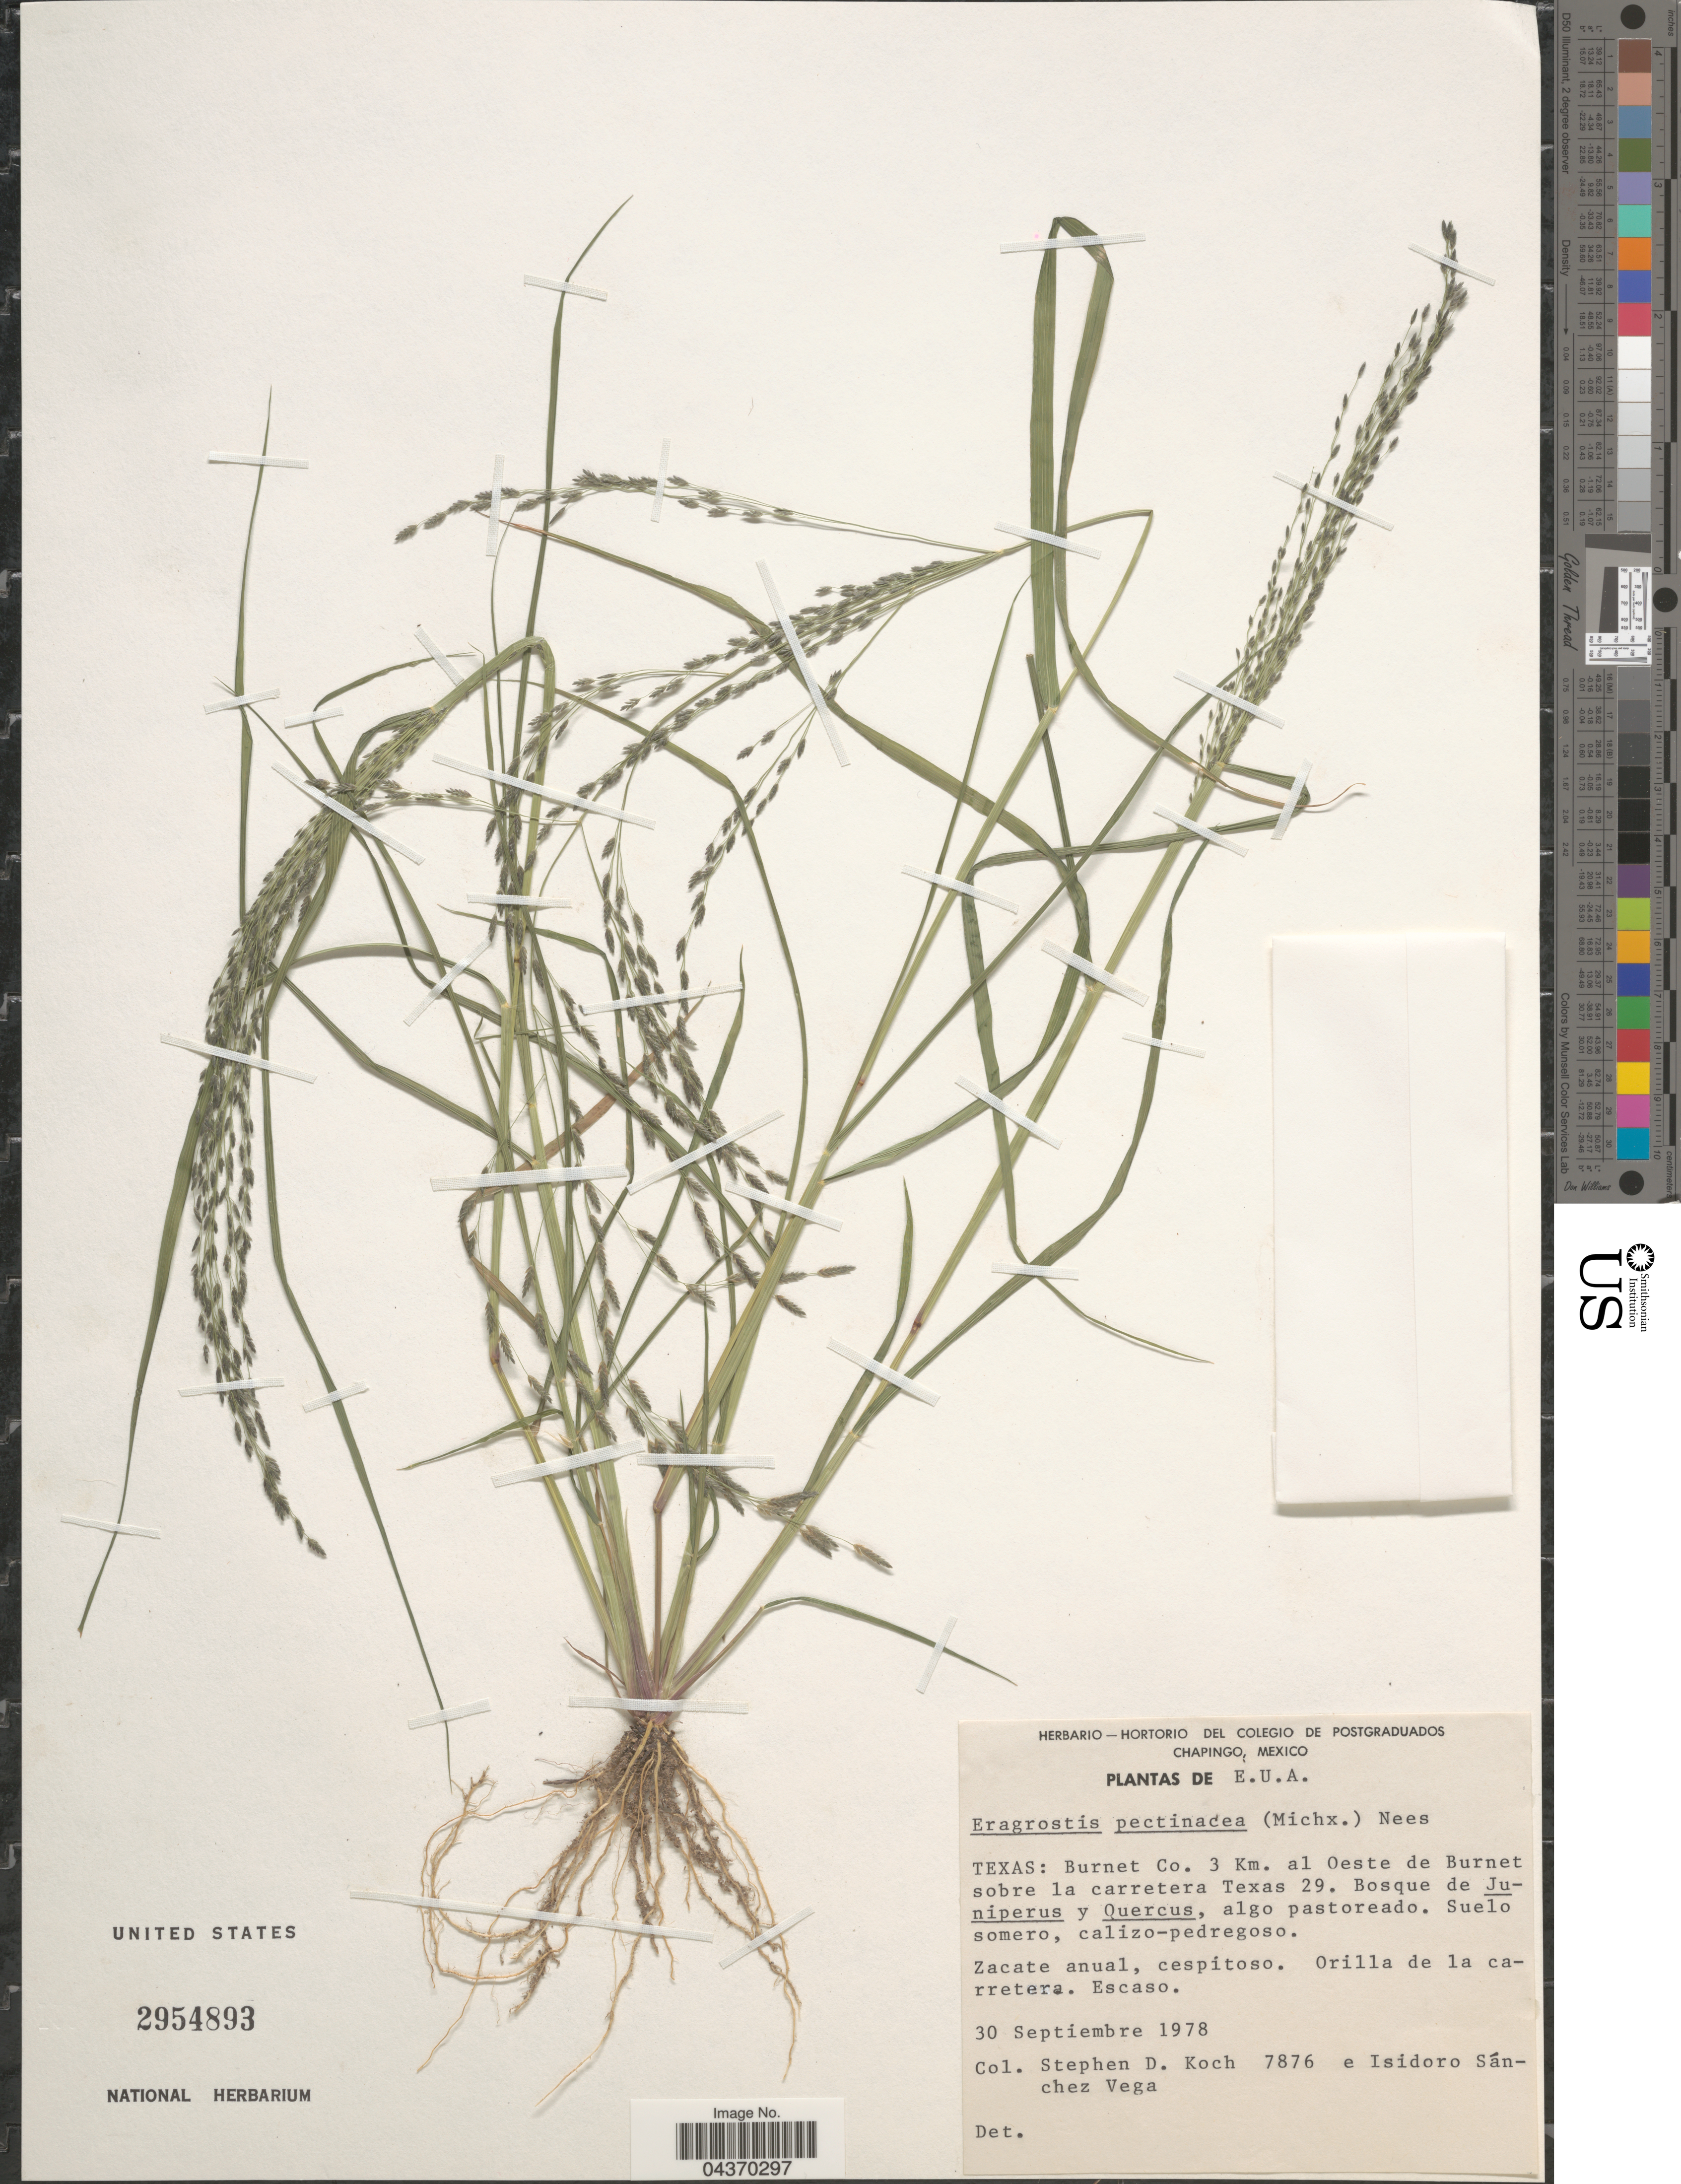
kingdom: Plantae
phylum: Tracheophyta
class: Liliopsida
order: Poales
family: Poaceae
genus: Eragrostis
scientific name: Eragrostis pectinacea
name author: (Michx.) Nees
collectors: S. D. Koch & I. M. Sánchez Vega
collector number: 7876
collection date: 1978-09-30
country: United States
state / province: Texas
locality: E.U.A. Burnet Co. 3 Km. al Oeste de Burnet sobre la carretera Texas 29.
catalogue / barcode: US 2954893